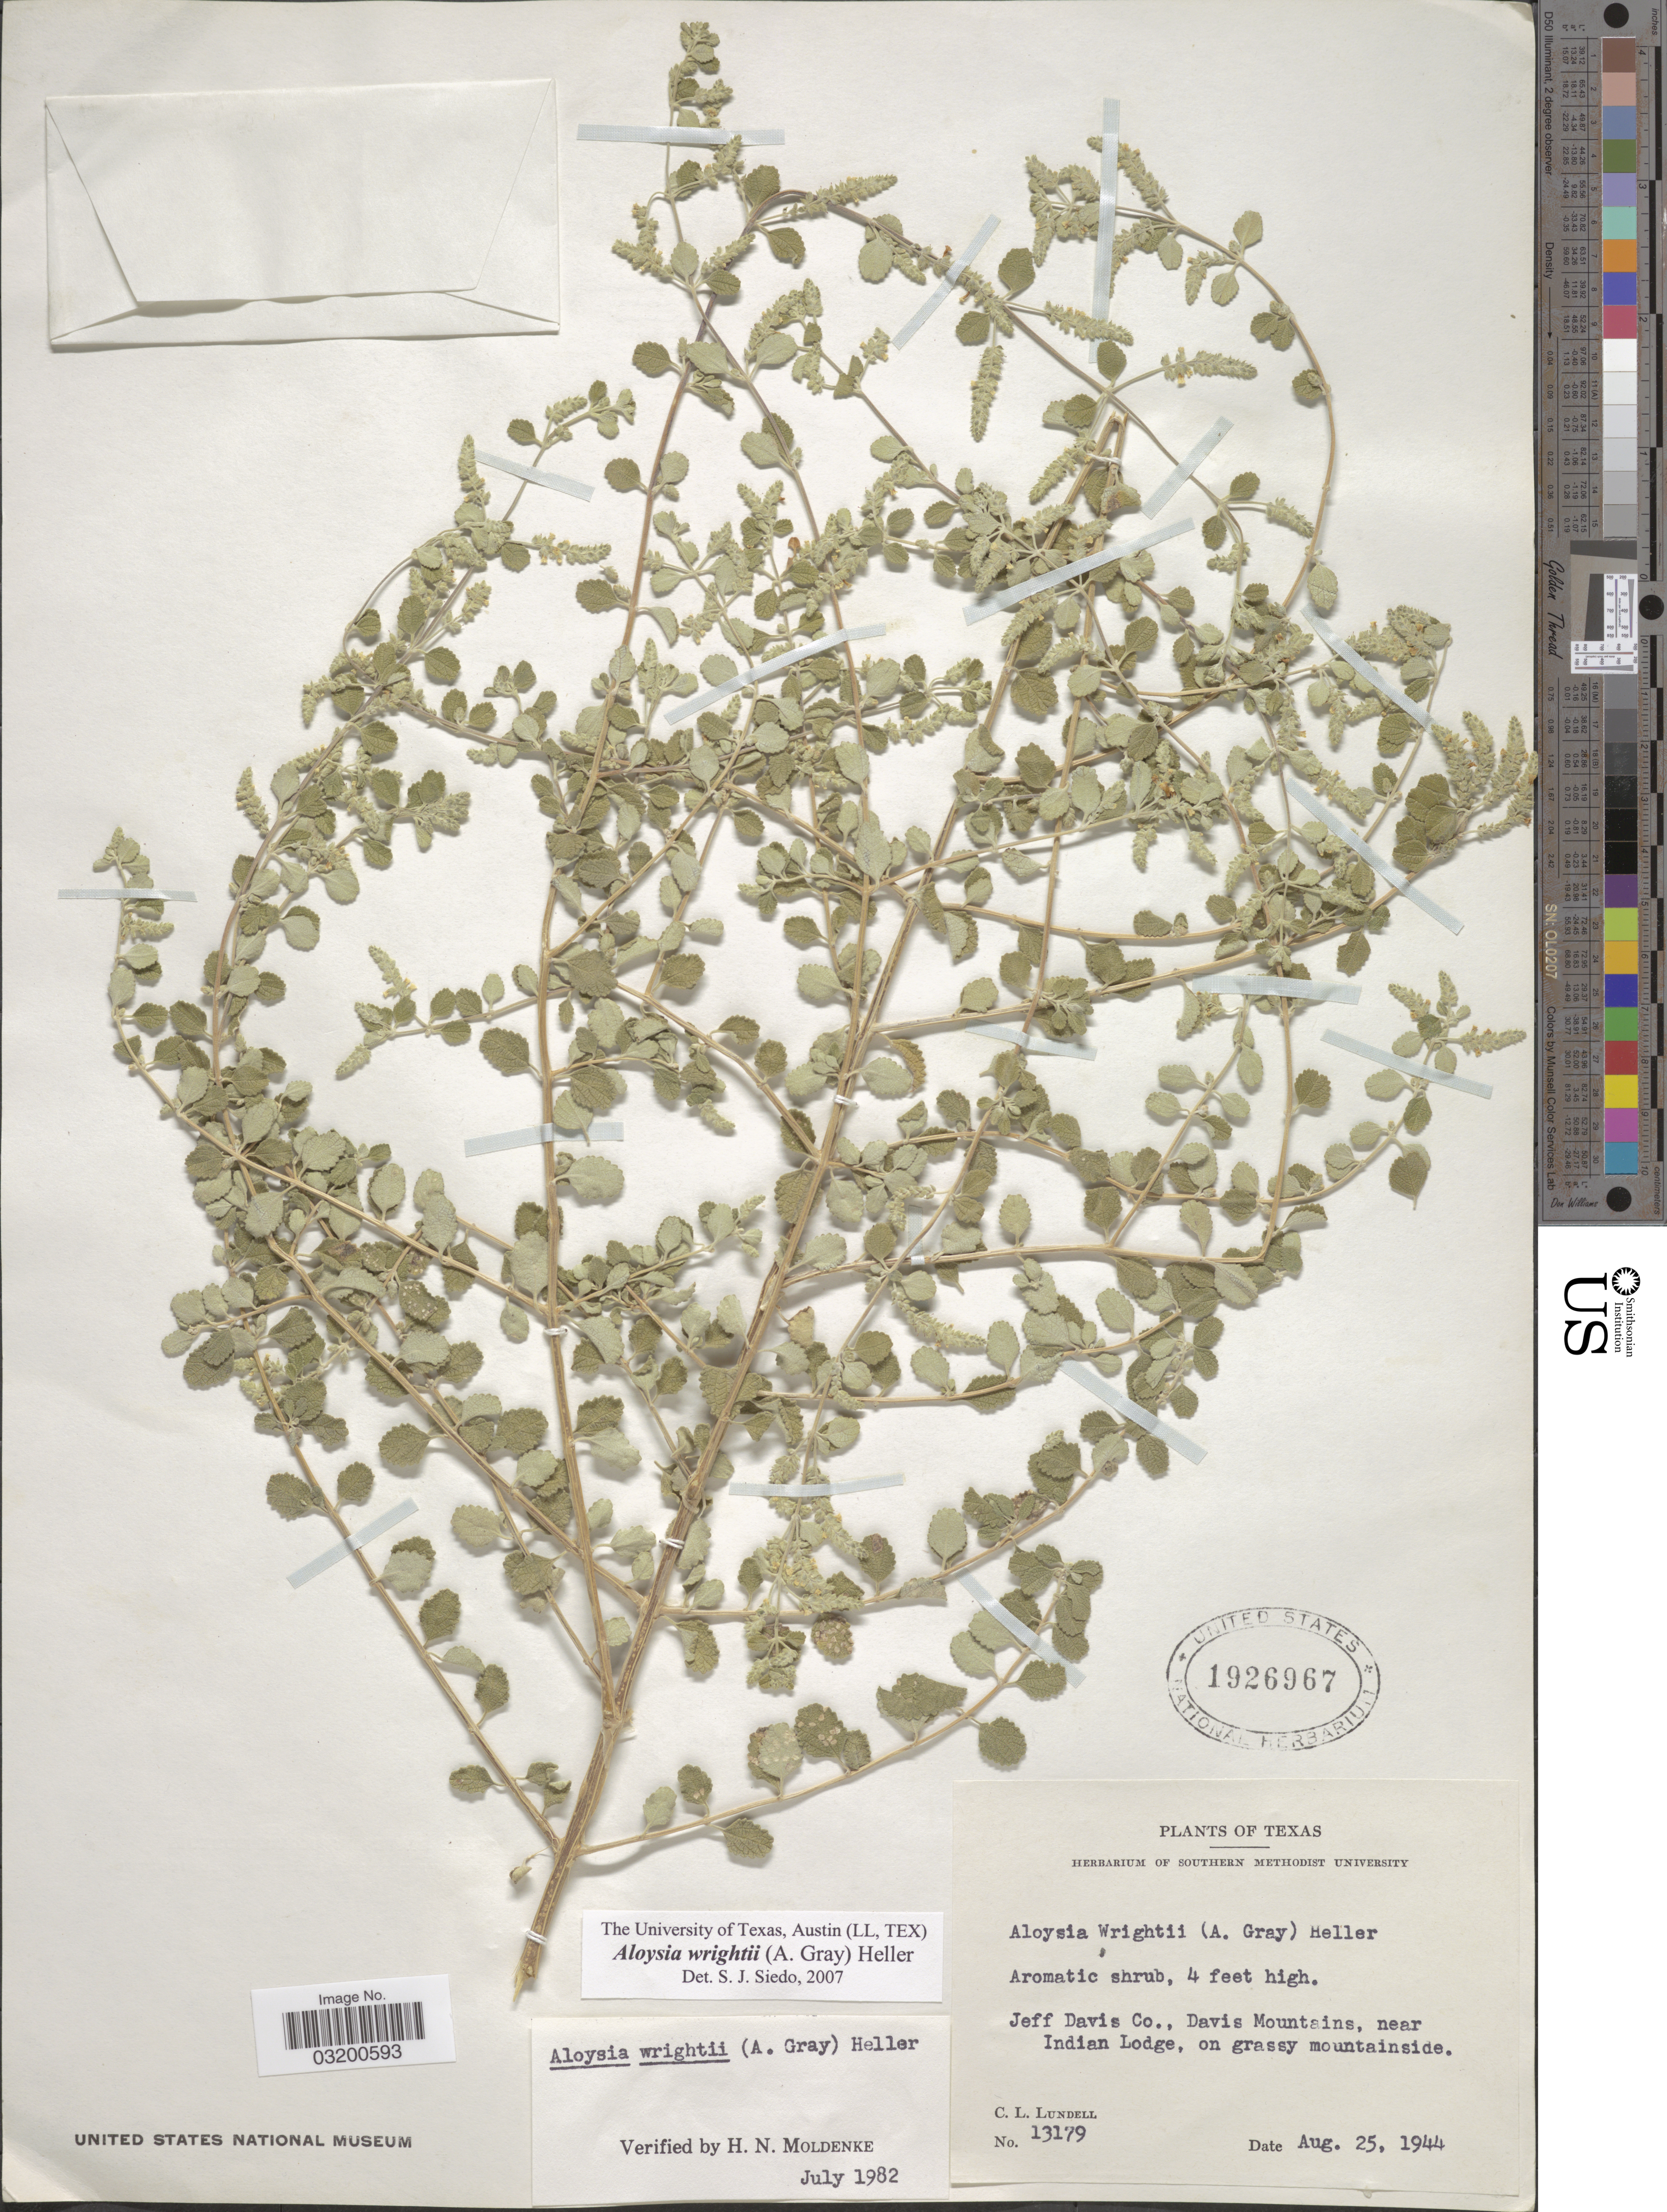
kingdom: Plantae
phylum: Tracheophyta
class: Magnoliopsida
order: Lamiales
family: Verbenaceae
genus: Aloysia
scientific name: Aloysia wrightii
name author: A. Heller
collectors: C. L. Lundell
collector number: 13179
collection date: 1944-08-25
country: United States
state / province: Texas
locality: Jeff Davis Co., Davis Mountains, near Indian Lodge, on grassy mountainside.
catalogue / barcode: US 1926967